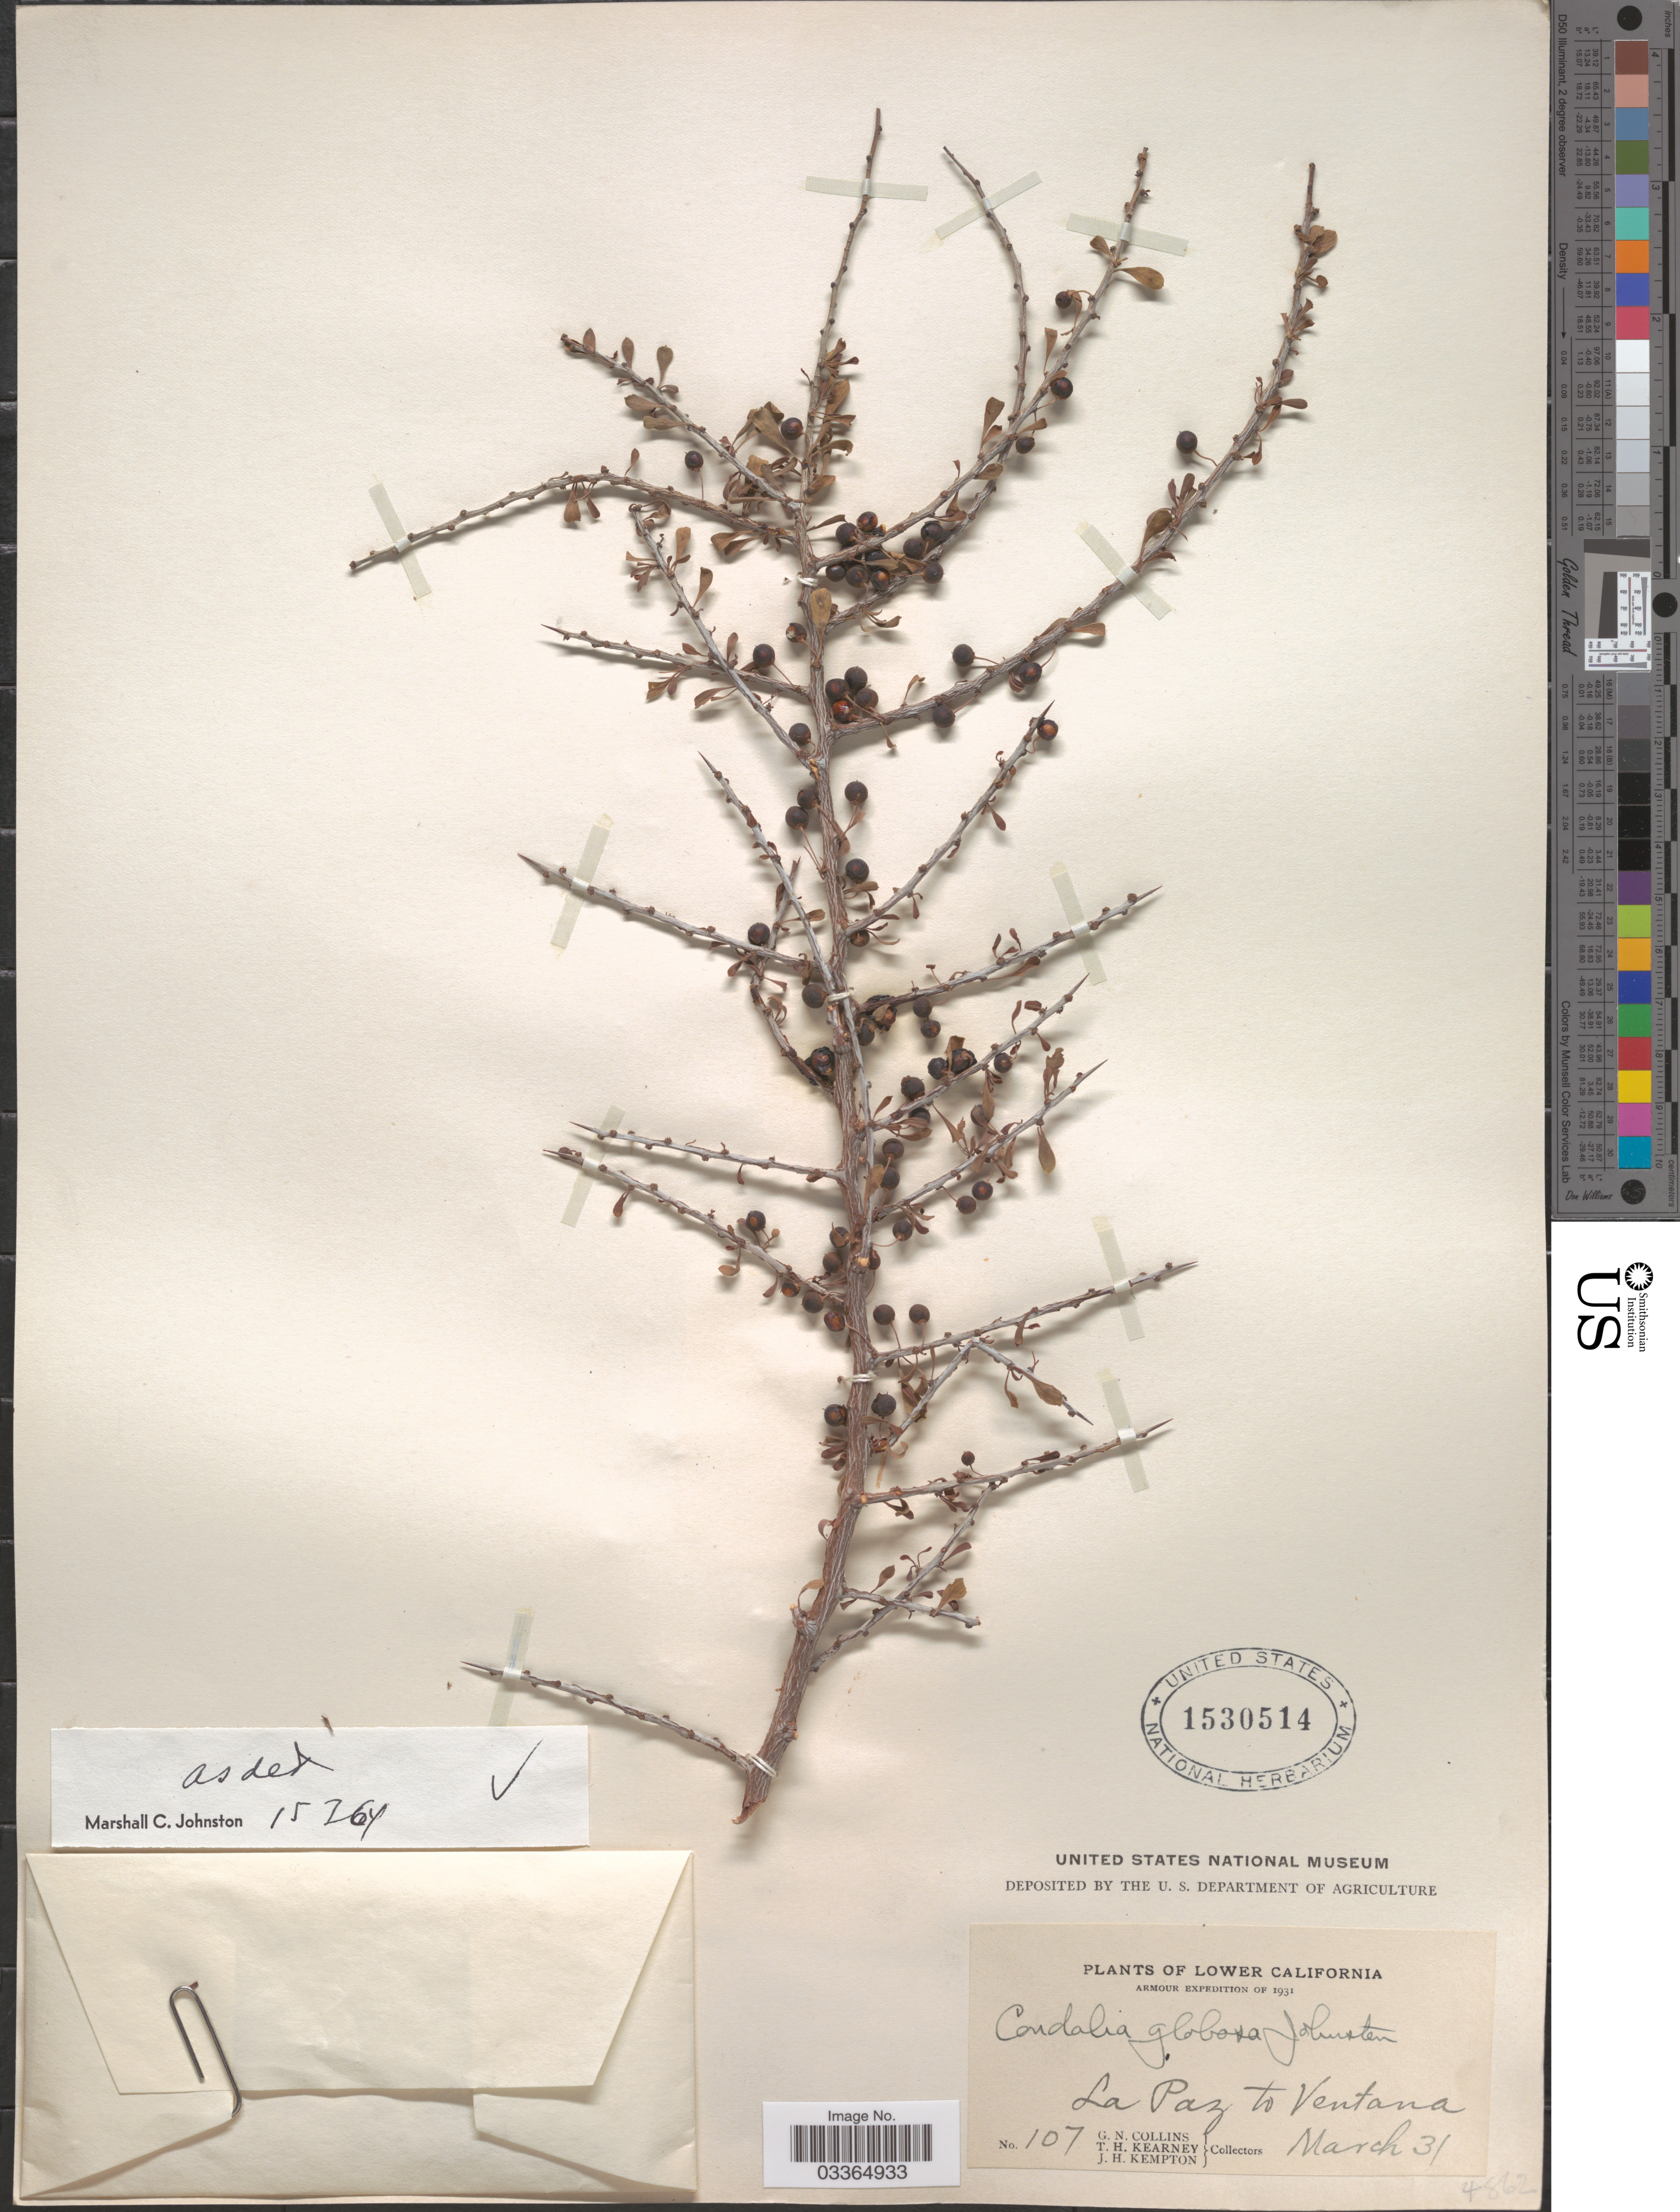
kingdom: Plantae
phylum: Tracheophyta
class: Magnoliopsida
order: Rosales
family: Rhamnaceae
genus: Condalia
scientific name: Condalia globosa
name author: I.M. Johnst.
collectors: G. Collins, T. H. Kearney & J. H. Kempton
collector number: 107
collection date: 1931-03-31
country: Mexico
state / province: Baja California Sur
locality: Lower California, La Paz to Ventana.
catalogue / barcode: US 1530514